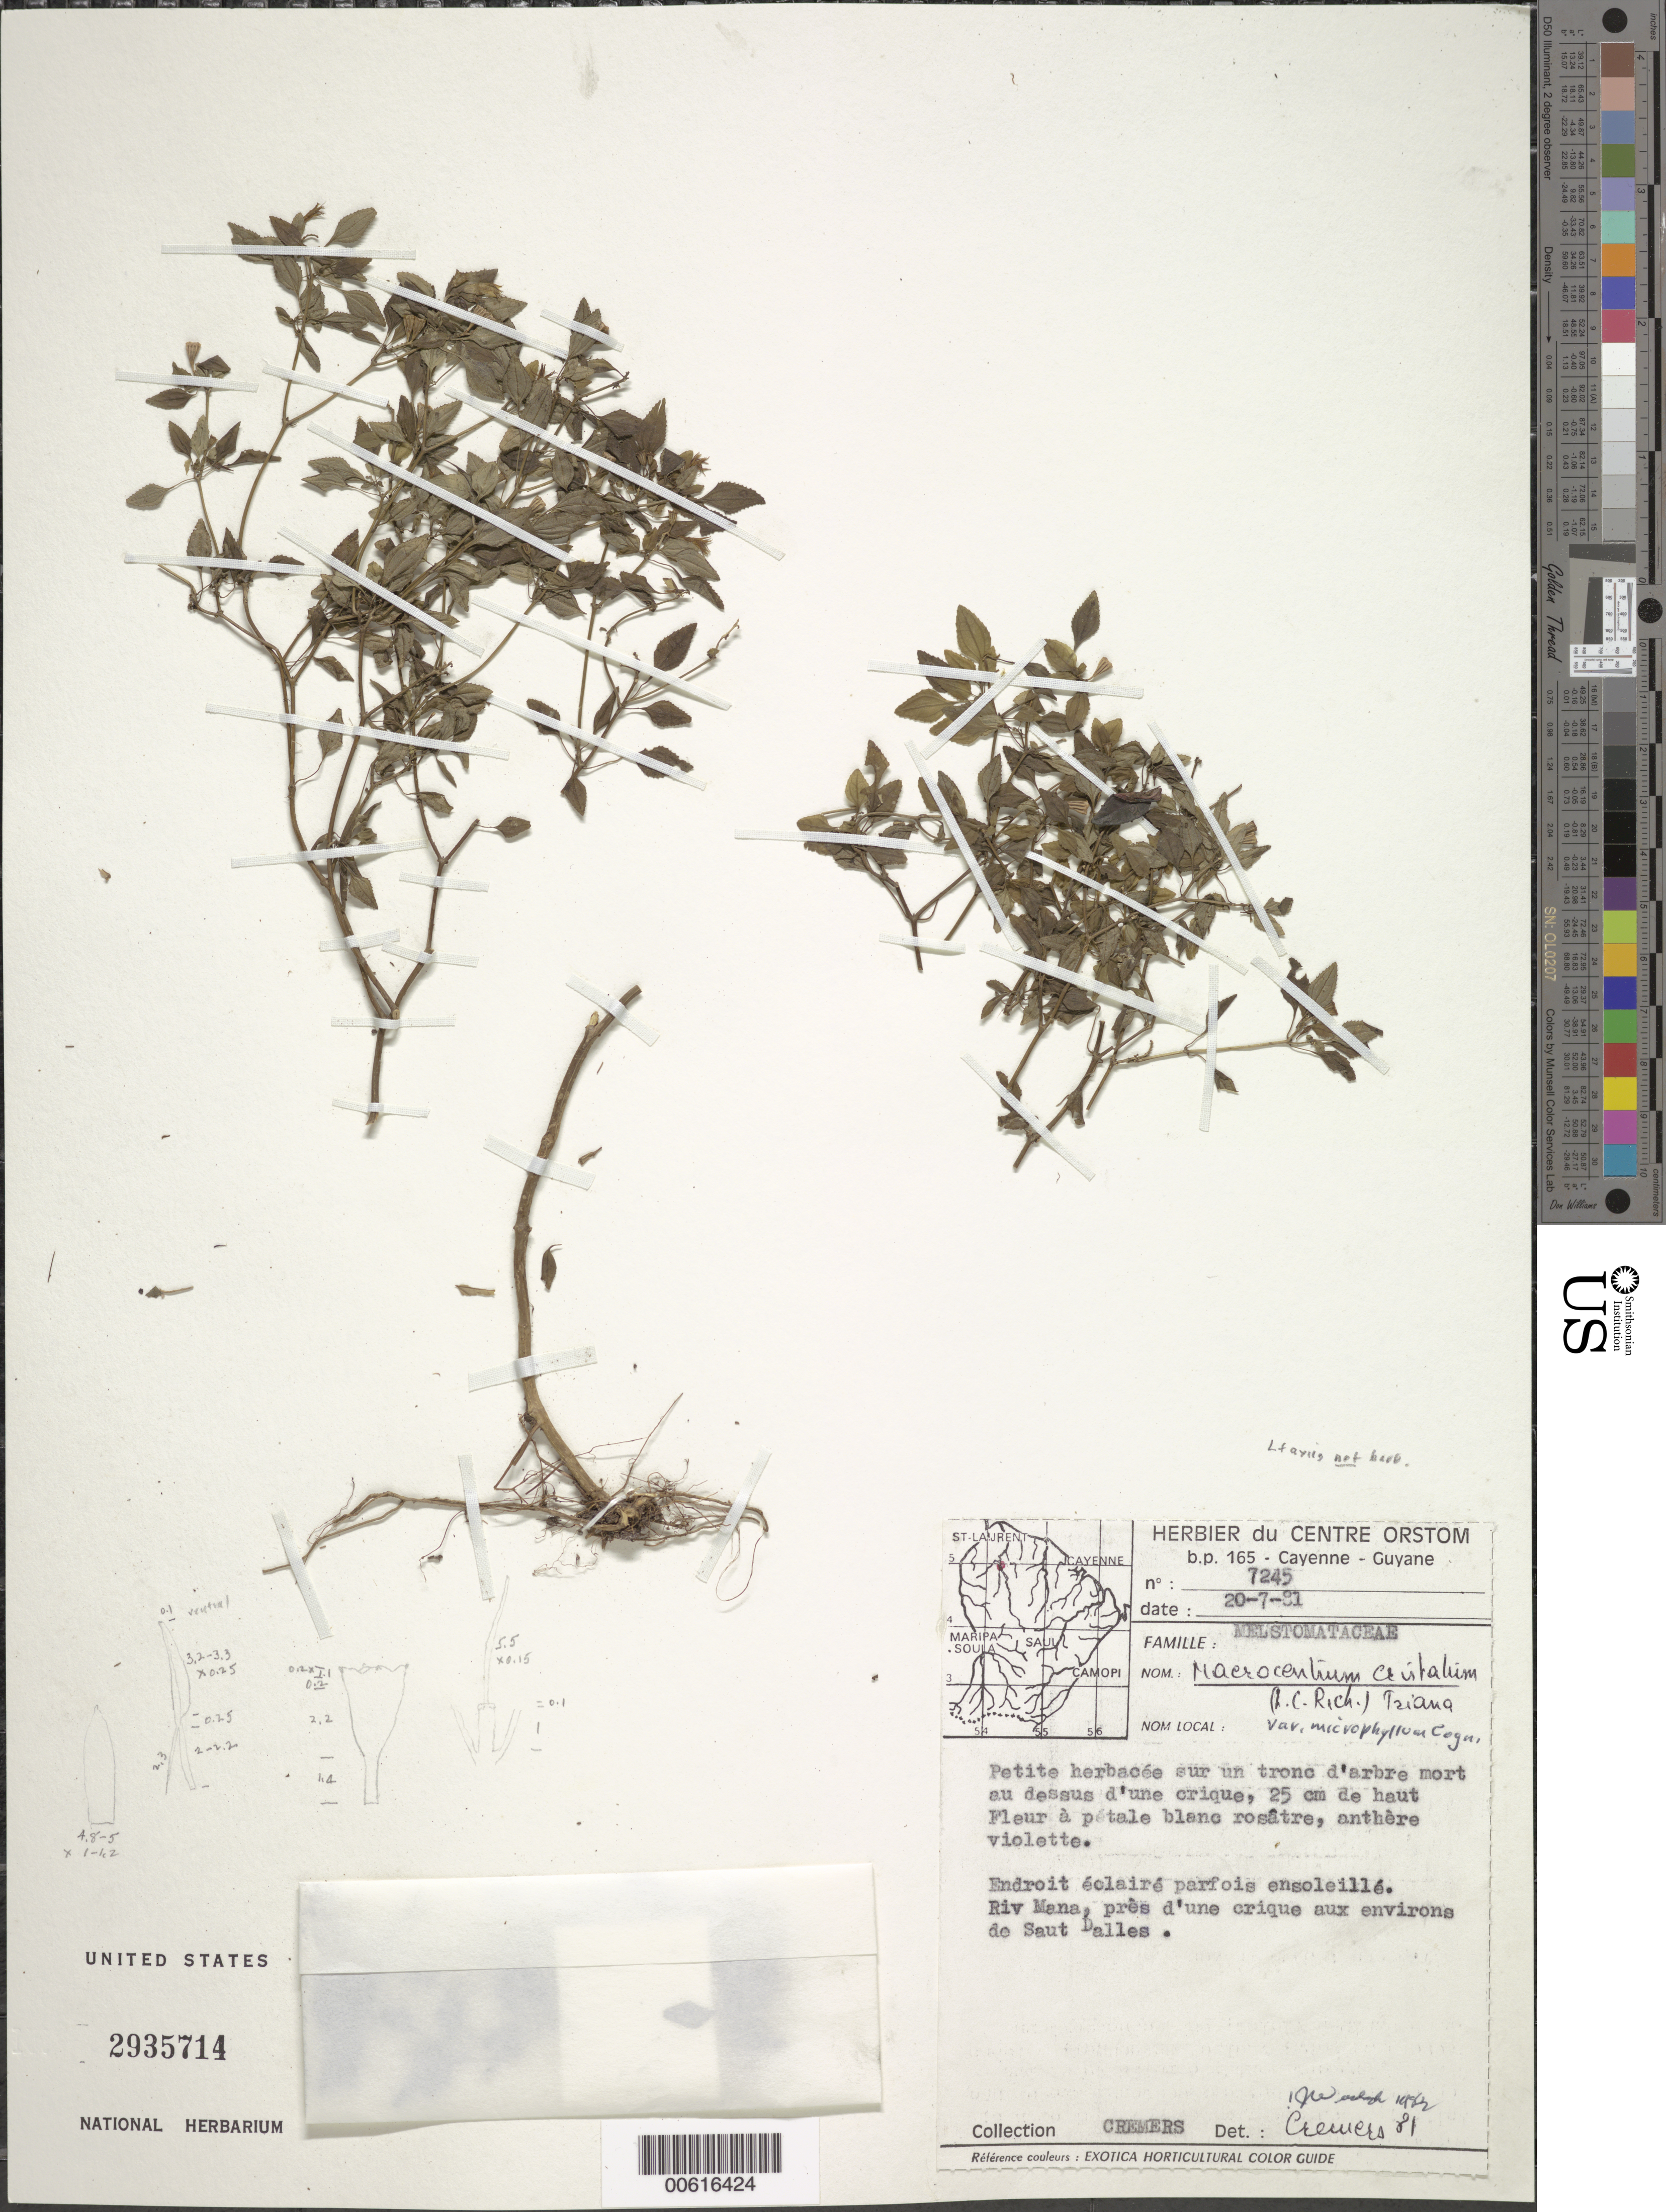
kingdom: Plantae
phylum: Tracheophyta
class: Magnoliopsida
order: Myrtales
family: Melastomataceae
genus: Macrocentrum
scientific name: Macrocentrum cristatum var. microphyllum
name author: Cogn.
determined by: Wurdack, John J., (US), US (UNITED STATES)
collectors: G. Cremers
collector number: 7245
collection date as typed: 20-Jul-81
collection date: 1981-07-20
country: French Guiana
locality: Rivière Mana, près de Saut Dalles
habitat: Endroit eclaire parfois ensoleille, pres d'une crique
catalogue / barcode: US 2935714